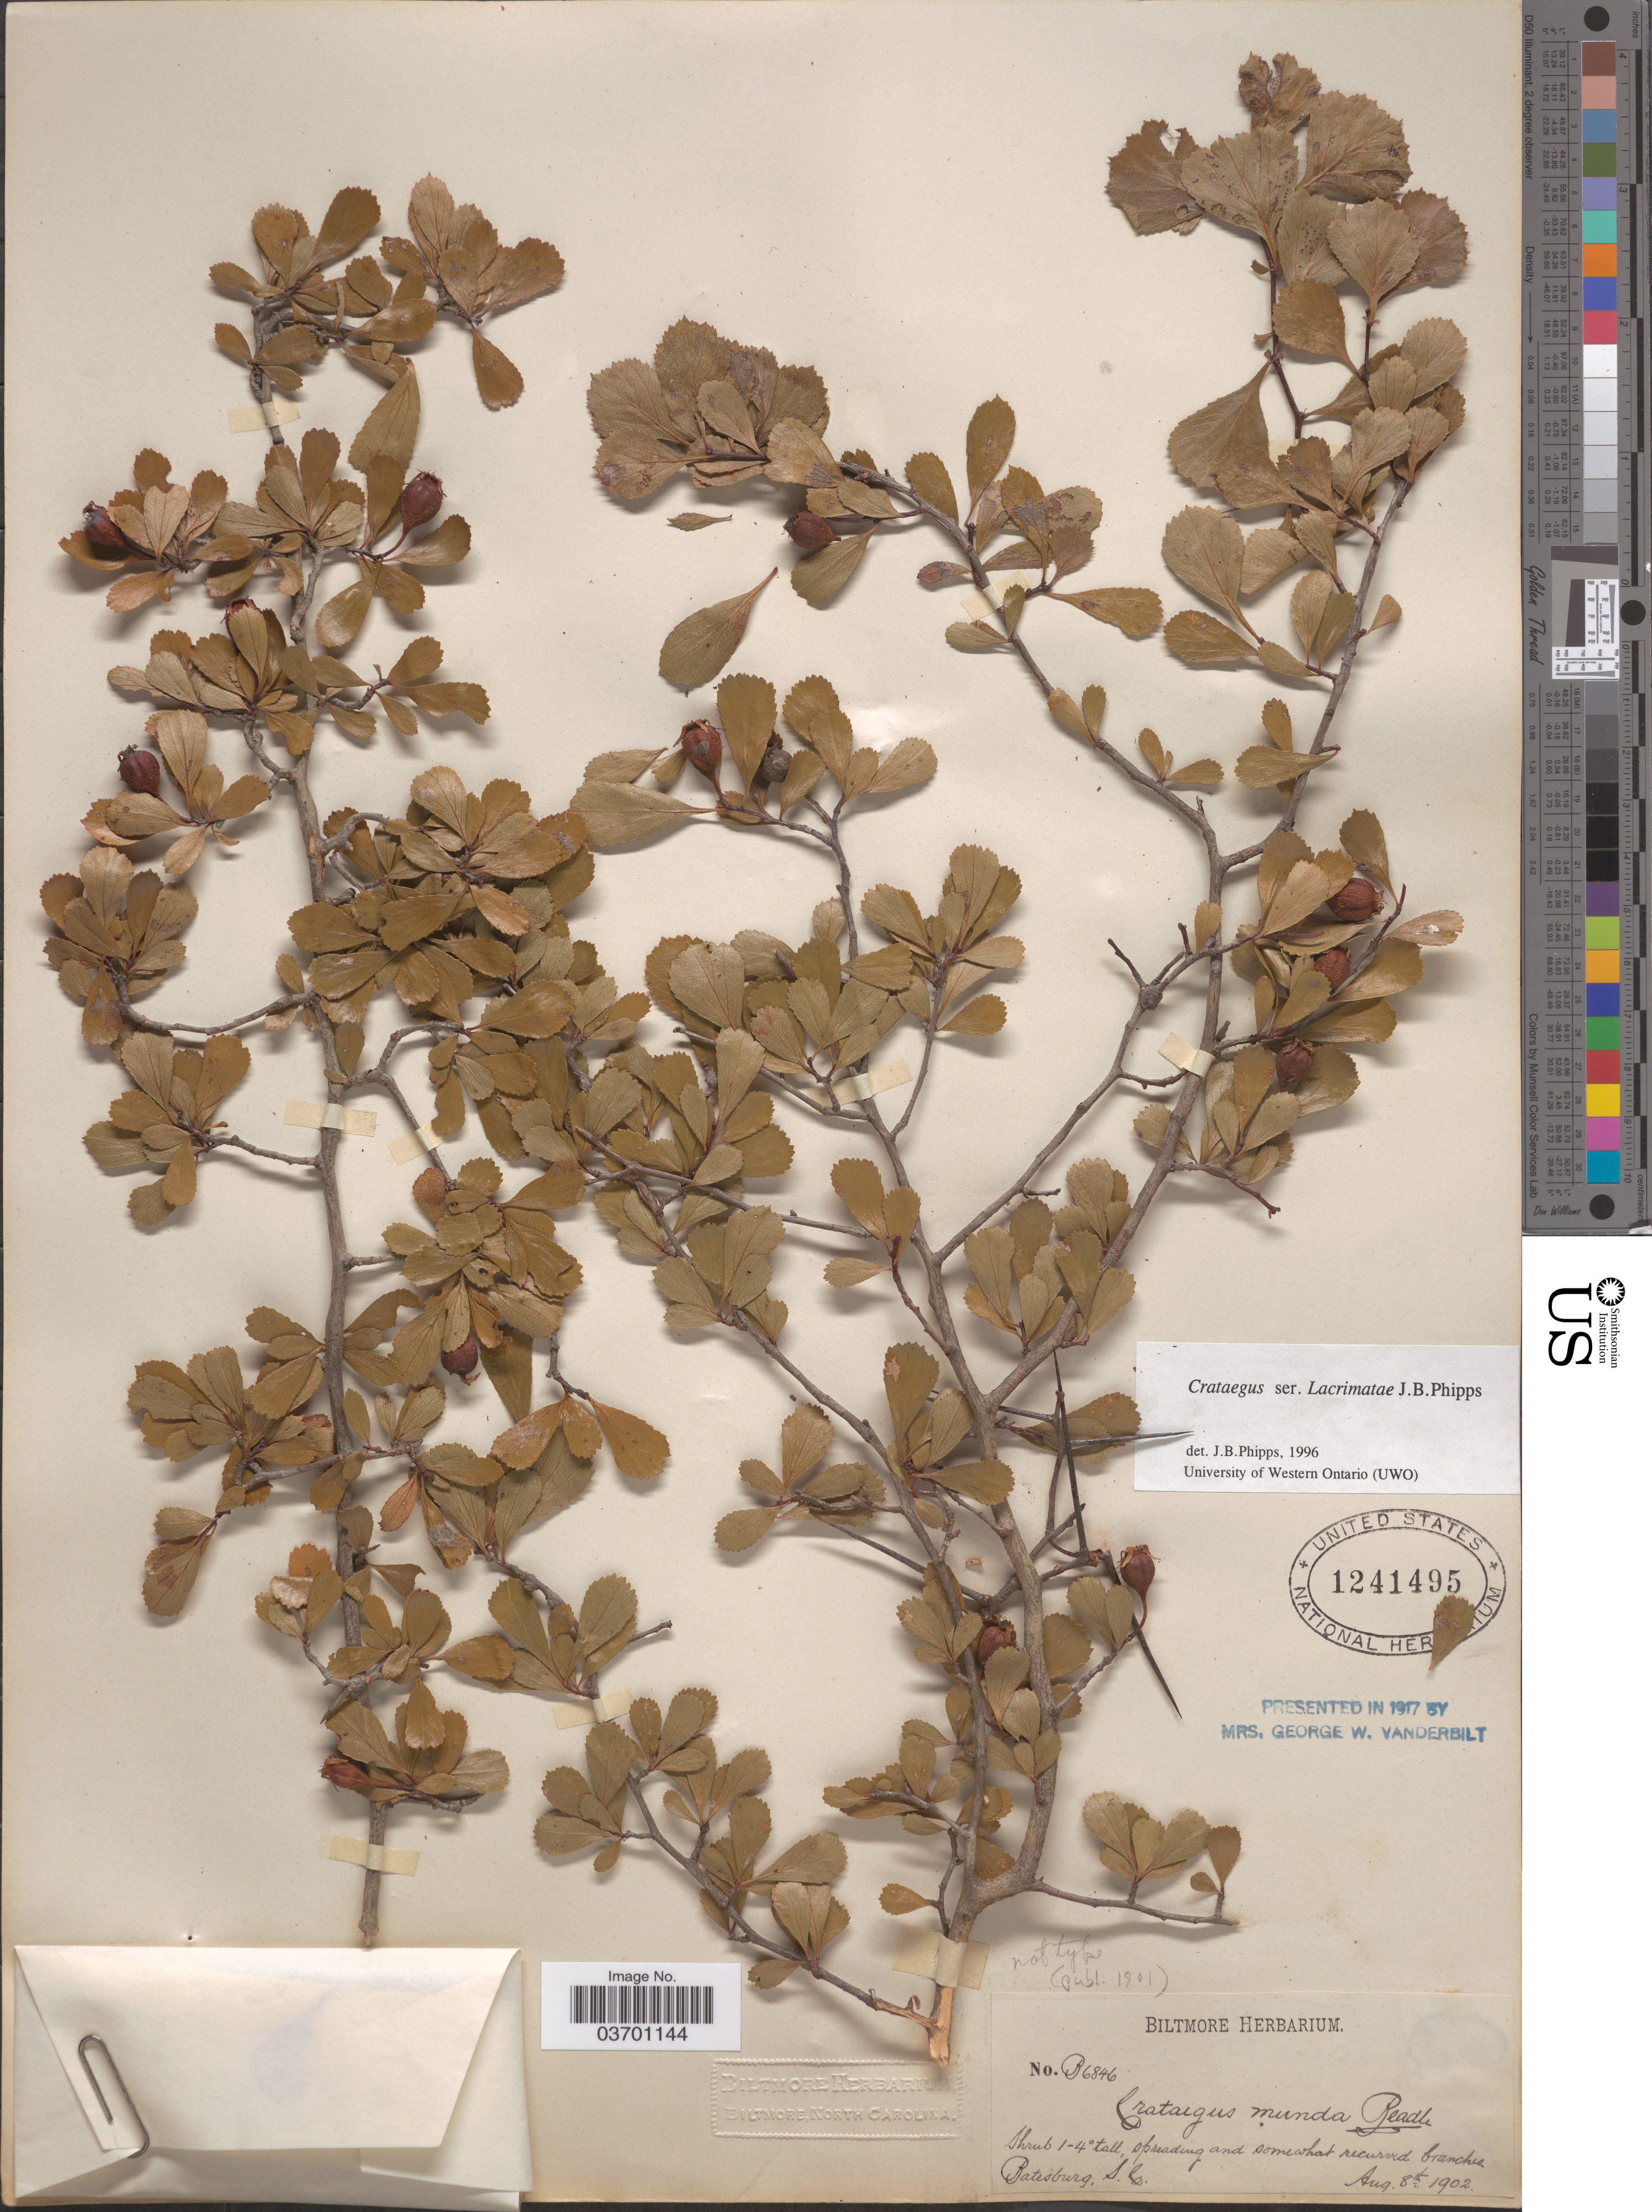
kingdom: Plantae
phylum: Tracheophyta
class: Magnoliopsida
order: Rosales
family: Rosaceae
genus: Crataegus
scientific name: Crataegus munda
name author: Beadle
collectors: ex herb. Biltmore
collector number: B6846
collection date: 1902-08-08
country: United States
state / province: South Carolina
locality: Batesburg.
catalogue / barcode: US 1241495